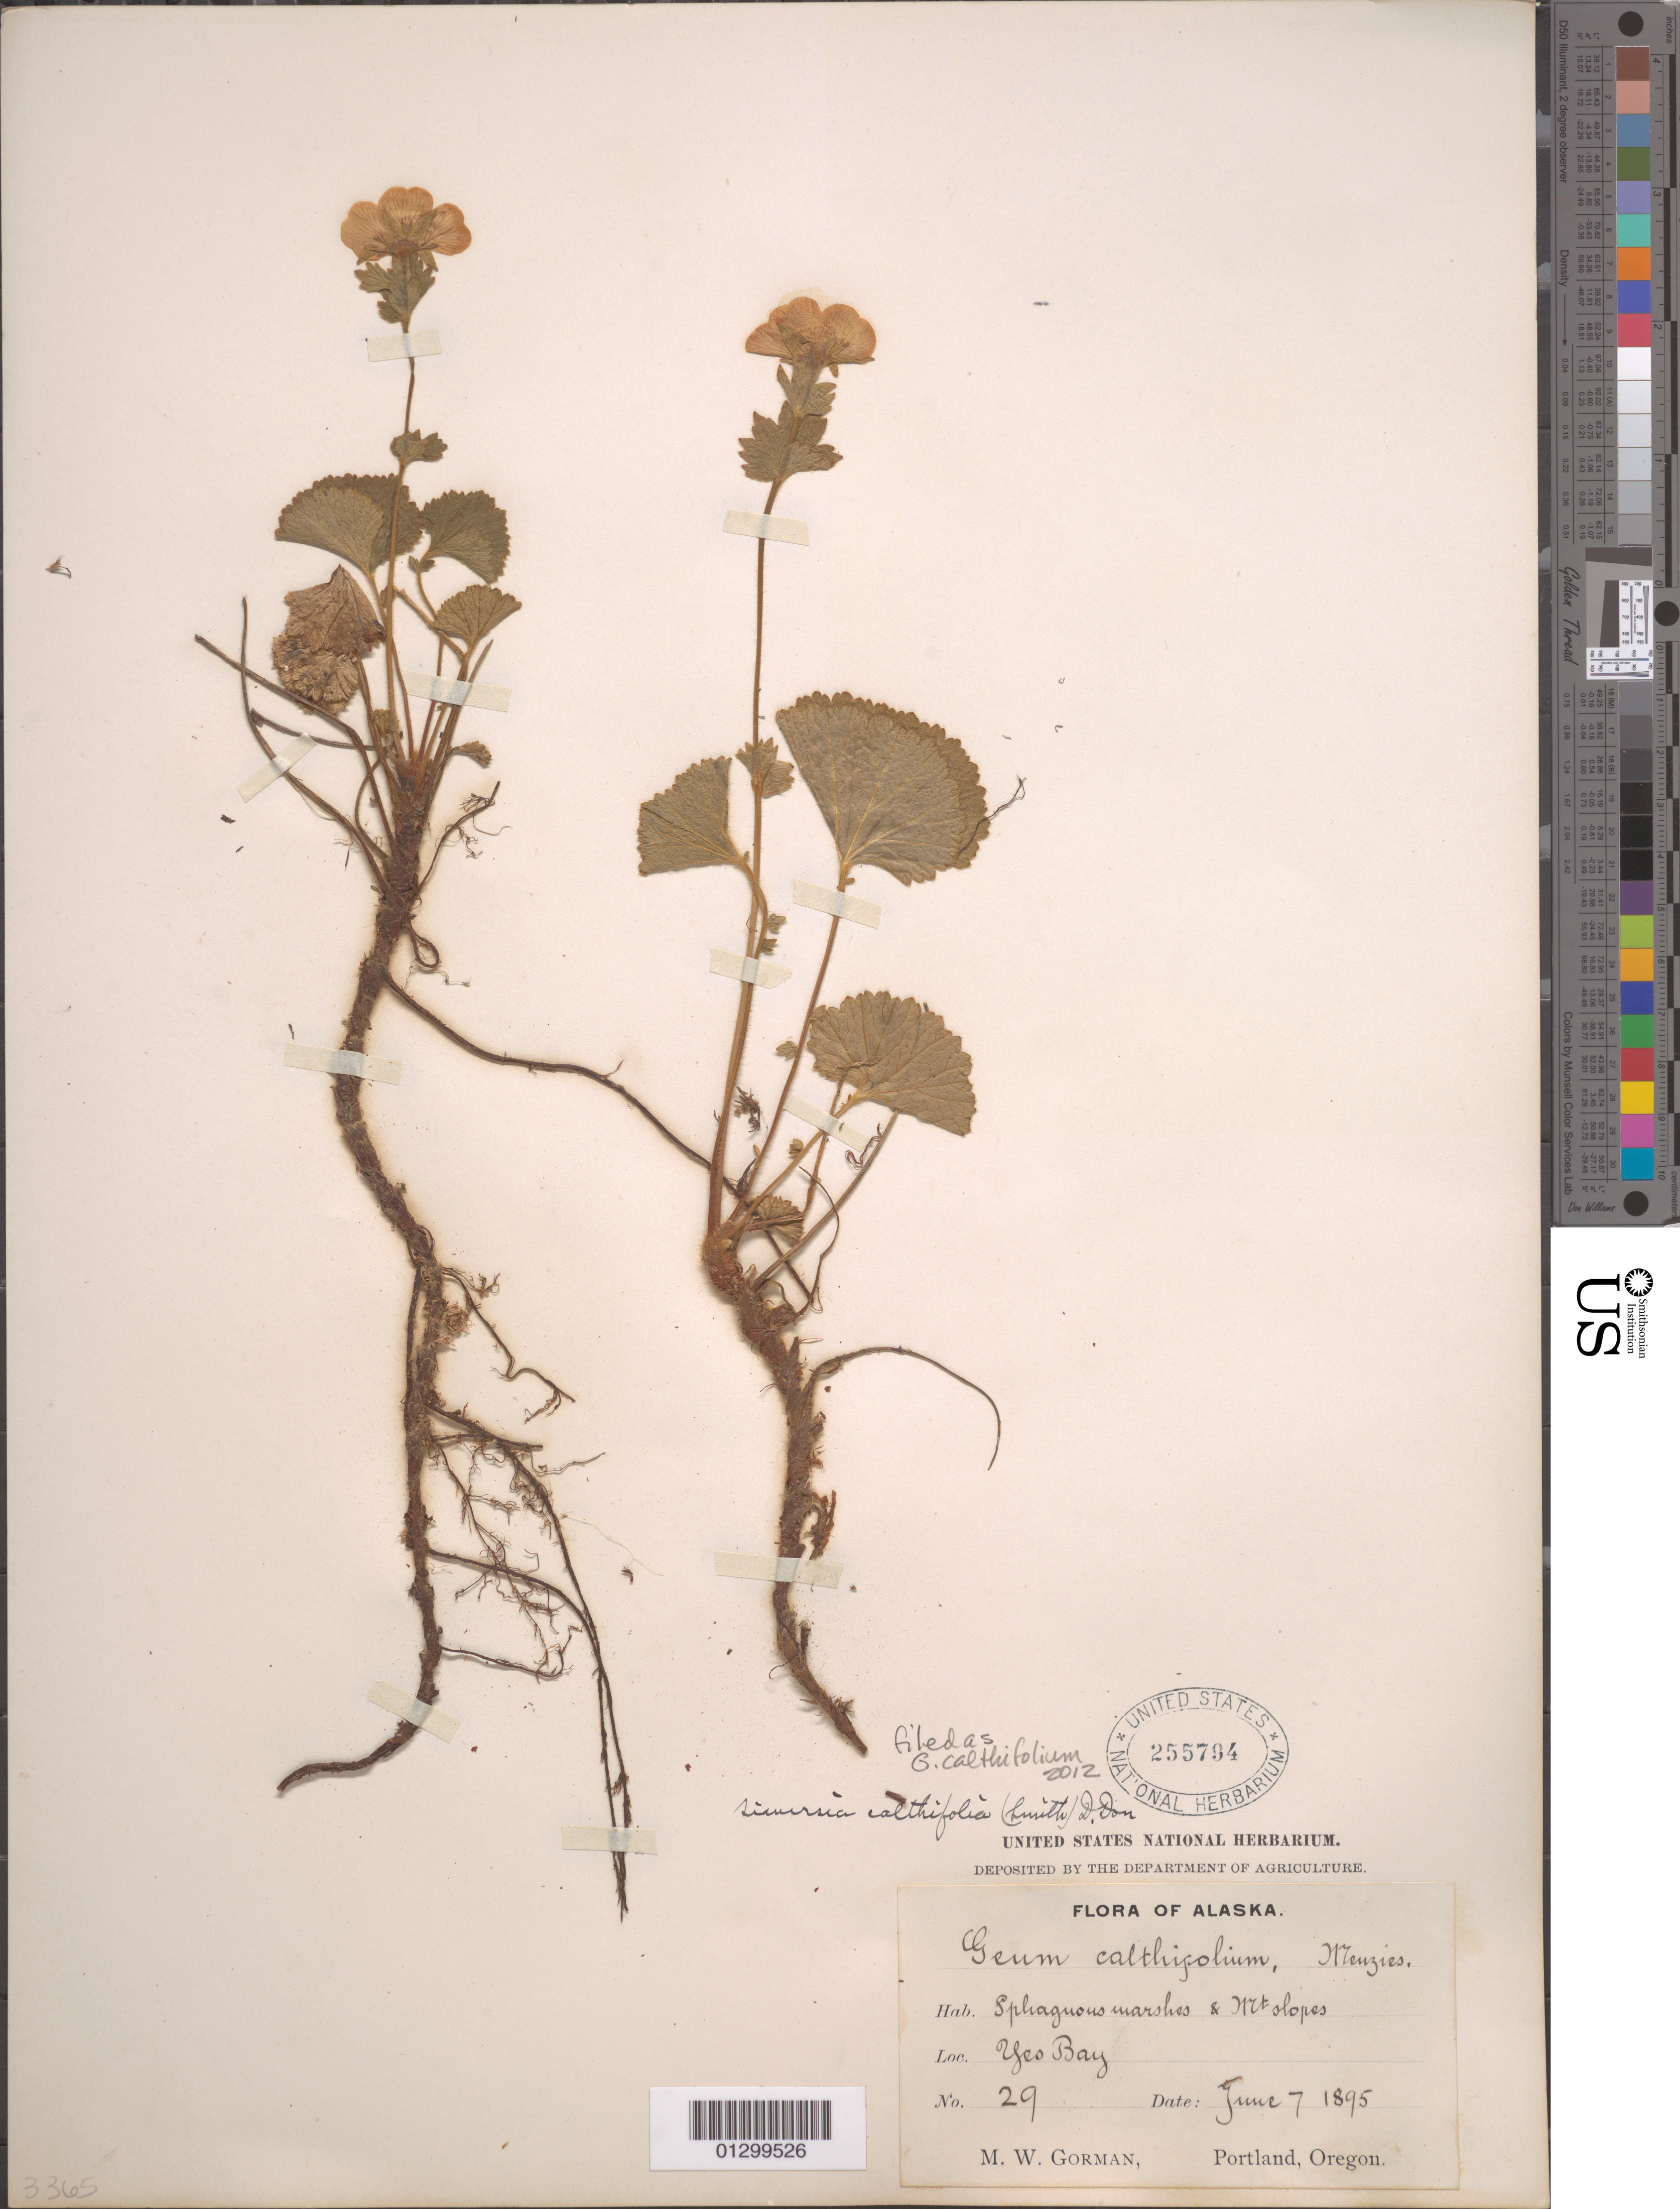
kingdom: Plantae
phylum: Tracheophyta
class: Magnoliopsida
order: Rosales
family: Rosaceae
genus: Geum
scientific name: Geum calthifolium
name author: Menzies ex Sm.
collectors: M. W. Gorman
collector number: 29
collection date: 1895-06-07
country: United States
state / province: Alaska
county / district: Ketchikan Gateway Borough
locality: Yes Bay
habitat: Sphagnum marshes and mountain slopes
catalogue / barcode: US 255794